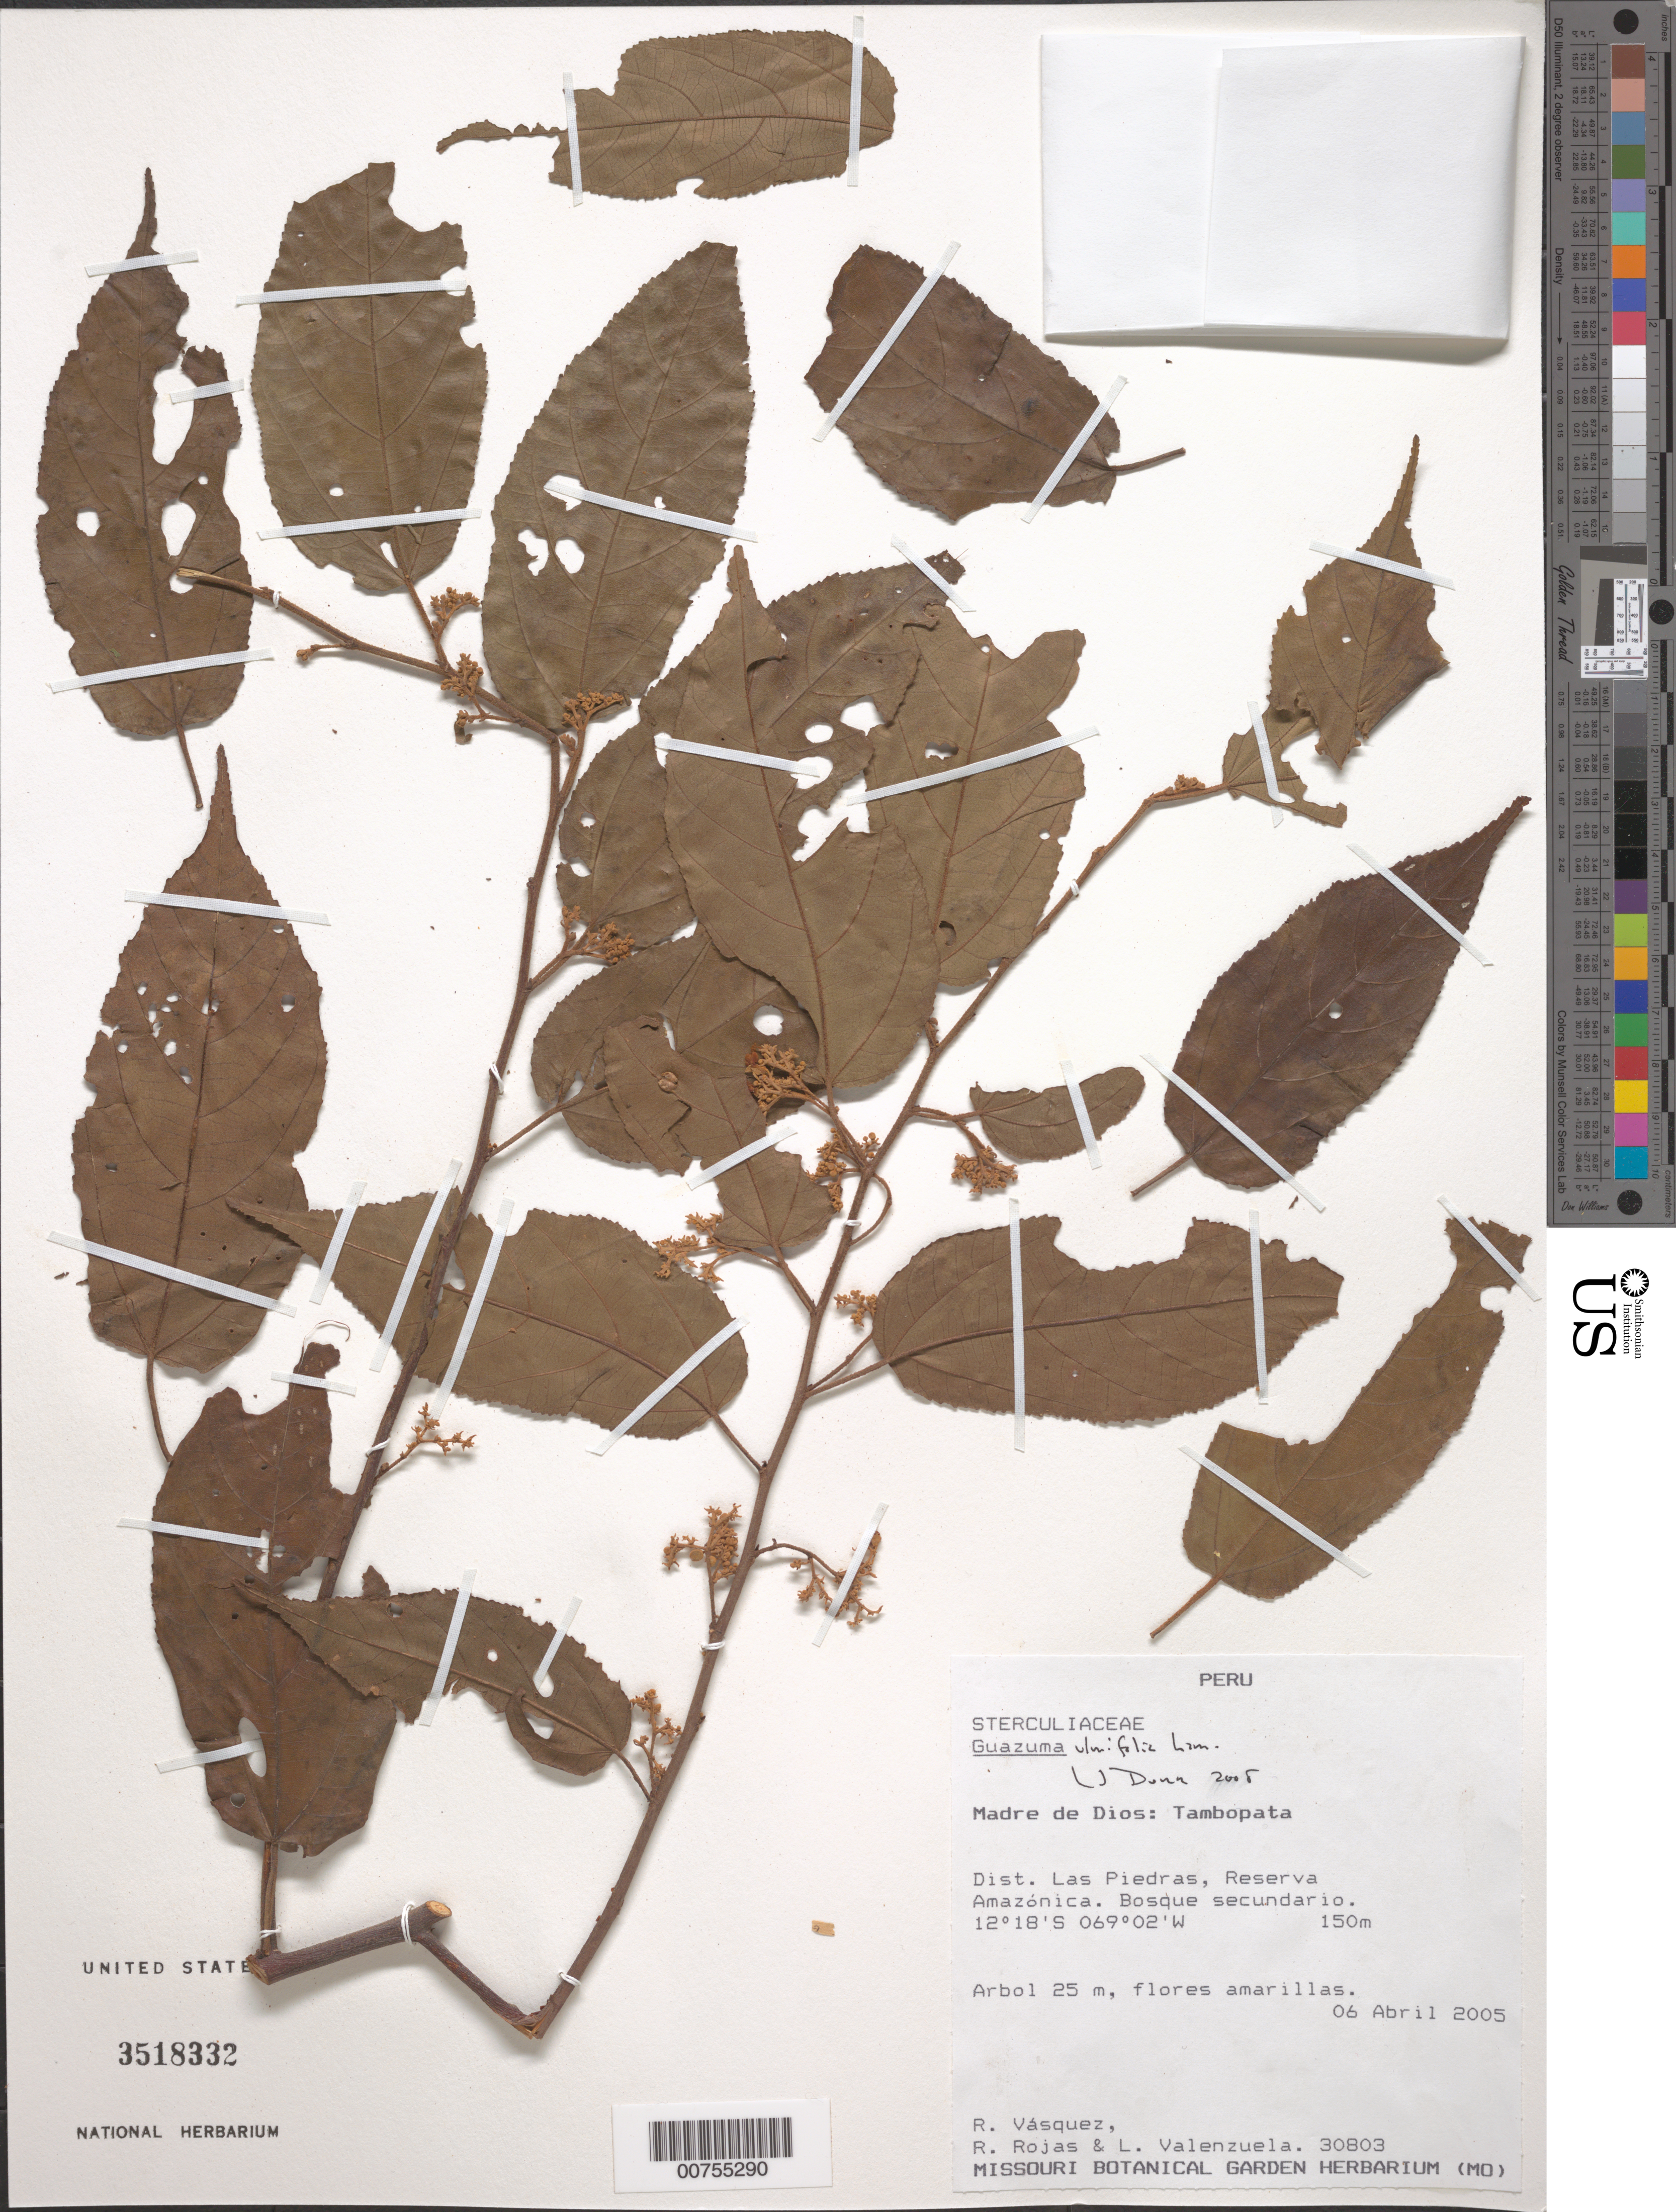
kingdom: Plantae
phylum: Tracheophyta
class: Magnoliopsida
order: Malvales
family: Malvaceae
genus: Guazuma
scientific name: Guazuma ulmifolia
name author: Lam.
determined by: Dorr, L. J., (BOT), Smithsonian Institution - National Museum of Natural History (UNITED STATES)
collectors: R. Vásquez, R. Rojas & L. Valenzuela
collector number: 30803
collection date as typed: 06 Apr 2005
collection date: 2005-04-06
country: Peru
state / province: Madre de Dios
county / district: Tambopata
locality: Dist. Las Piedras, Reserva Amazónica.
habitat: Bosque secundario.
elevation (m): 150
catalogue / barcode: US 3518332